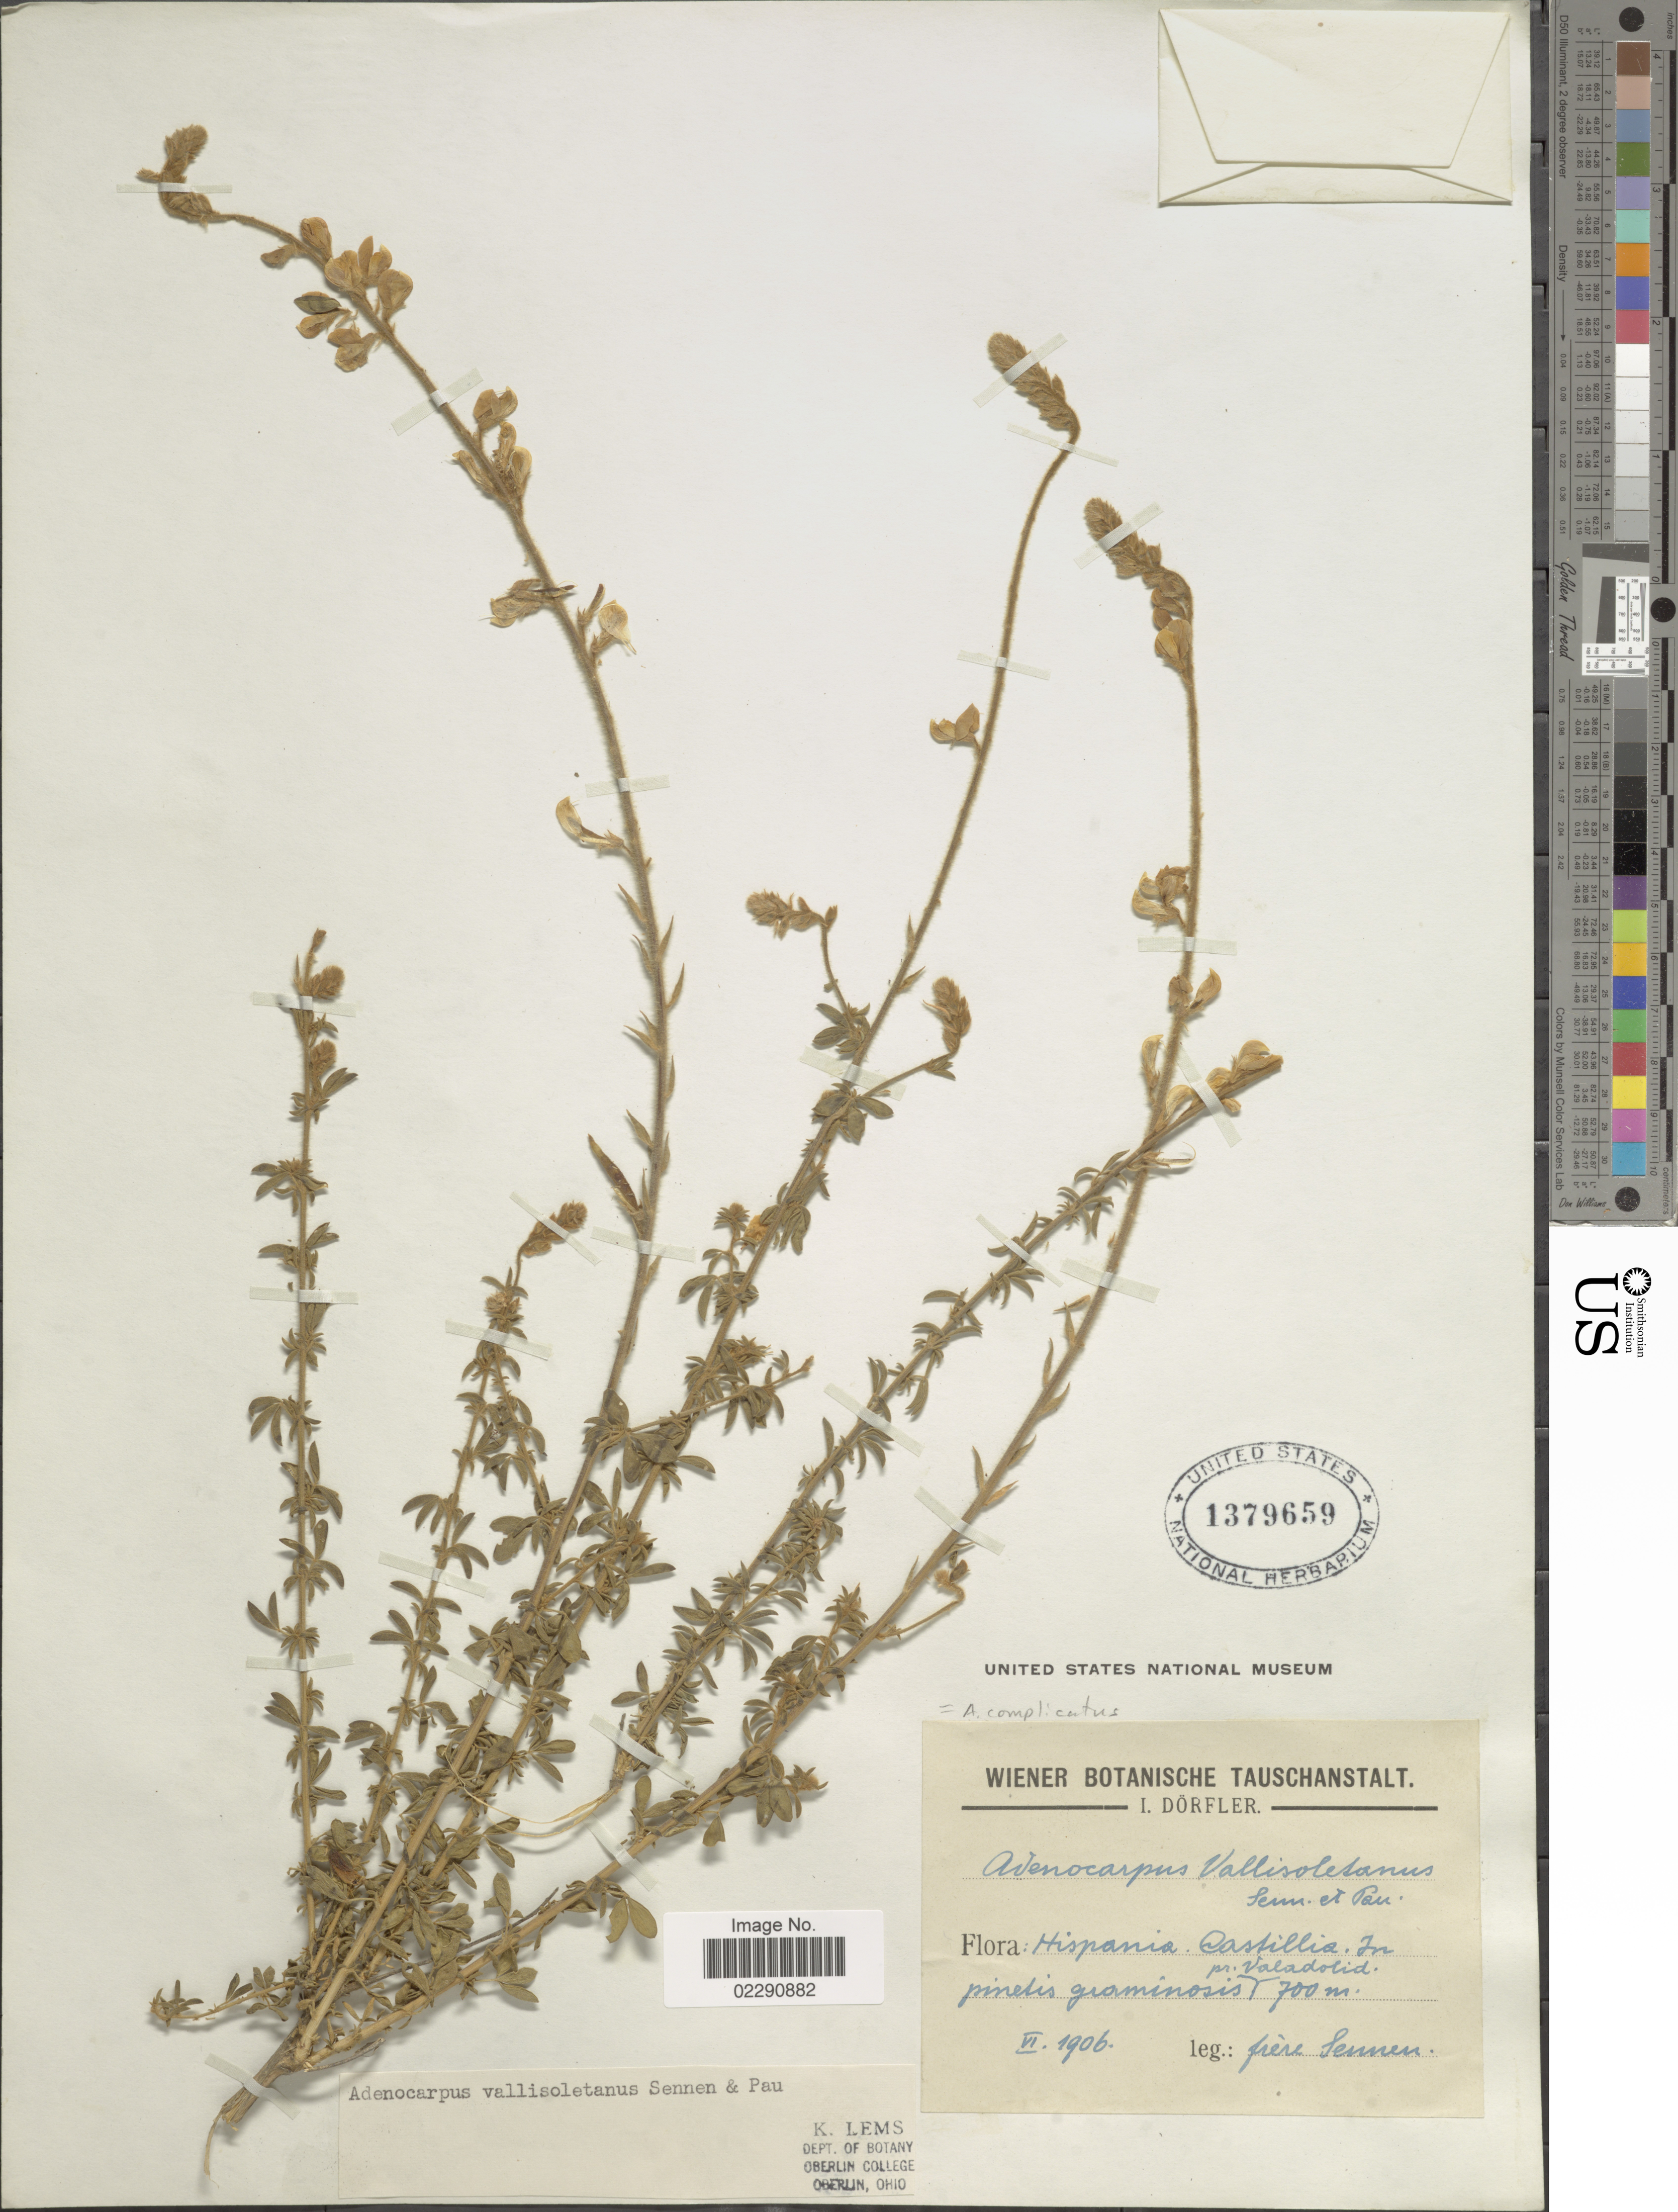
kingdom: Plantae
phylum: Tracheophyta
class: Magnoliopsida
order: Fabales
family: Fabaceae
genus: Adenocarpus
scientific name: Adenocarpus complicatus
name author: J. Gay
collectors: E. Sennen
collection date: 1906-06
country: Spain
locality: Hispania, Castillia, pr. Valadolid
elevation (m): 700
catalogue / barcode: US 1379569